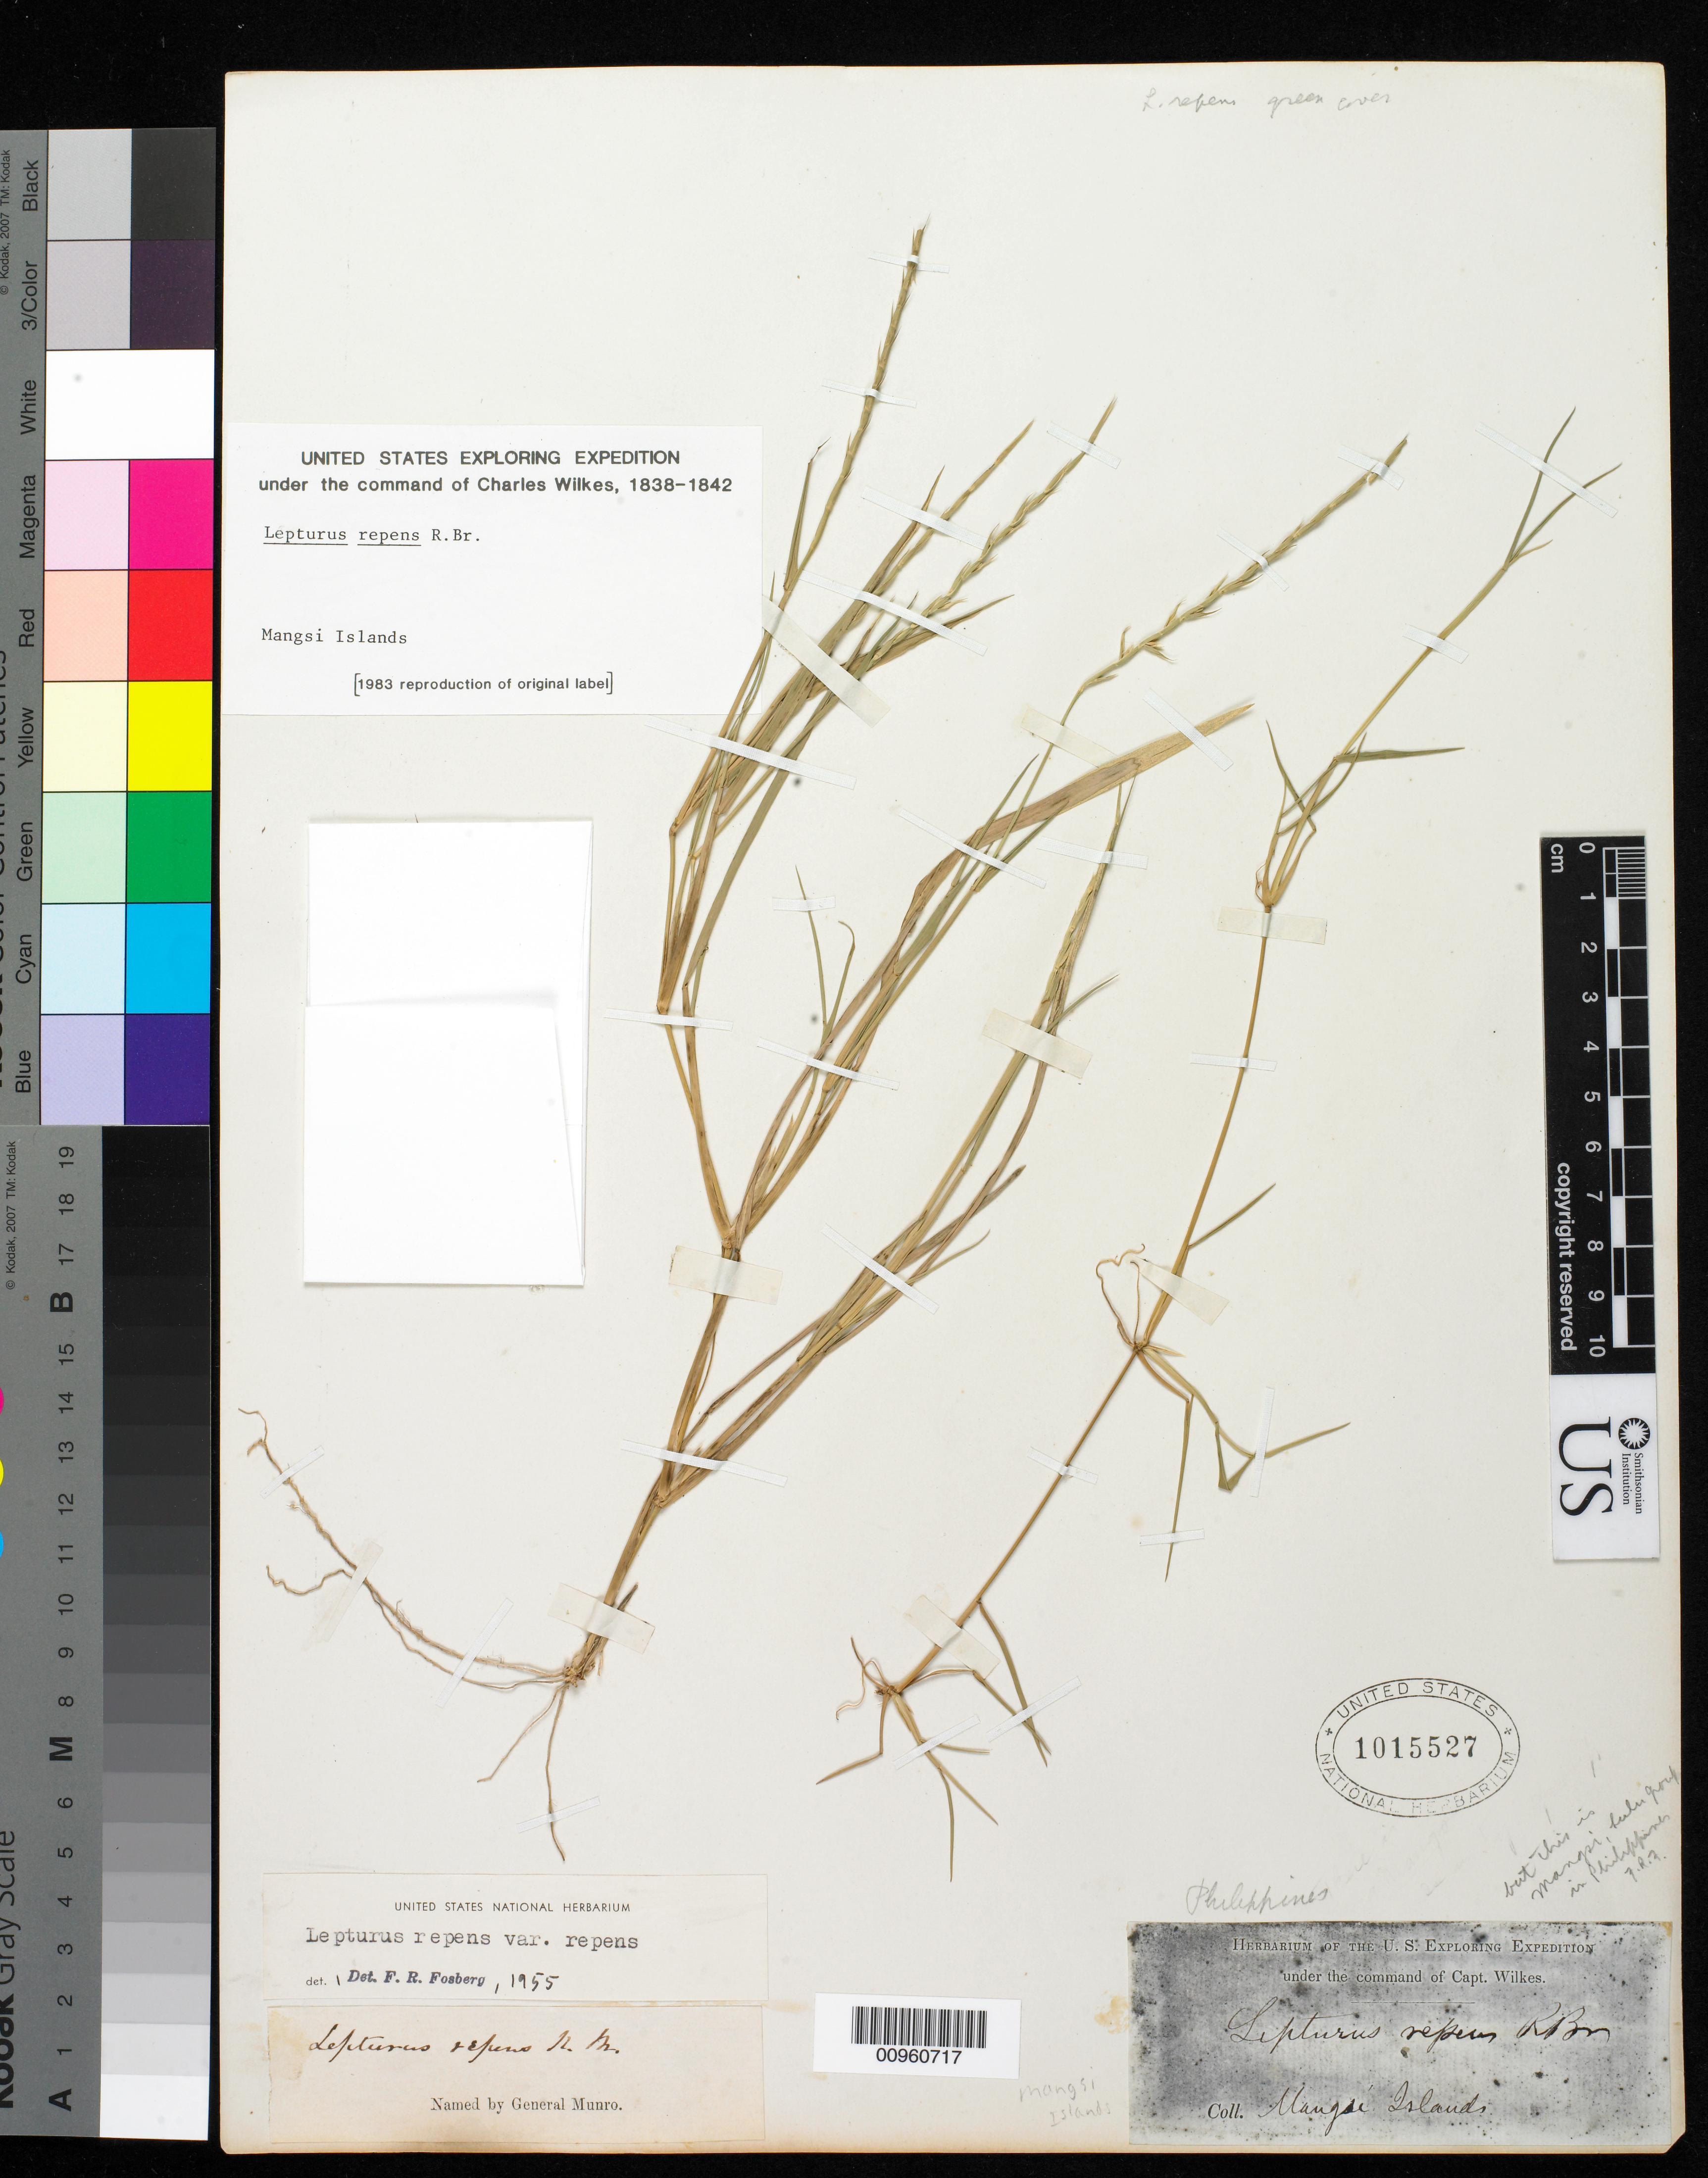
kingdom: Plantae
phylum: Tracheophyta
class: Liliopsida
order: Poales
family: Poaceae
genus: Lepturus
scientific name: Lepturus repens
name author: (J.R. Forst.) R. Br.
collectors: Wilkes Explor. Exped.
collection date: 1838/1842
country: Philippines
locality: Mangsi Islands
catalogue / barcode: US 1015527